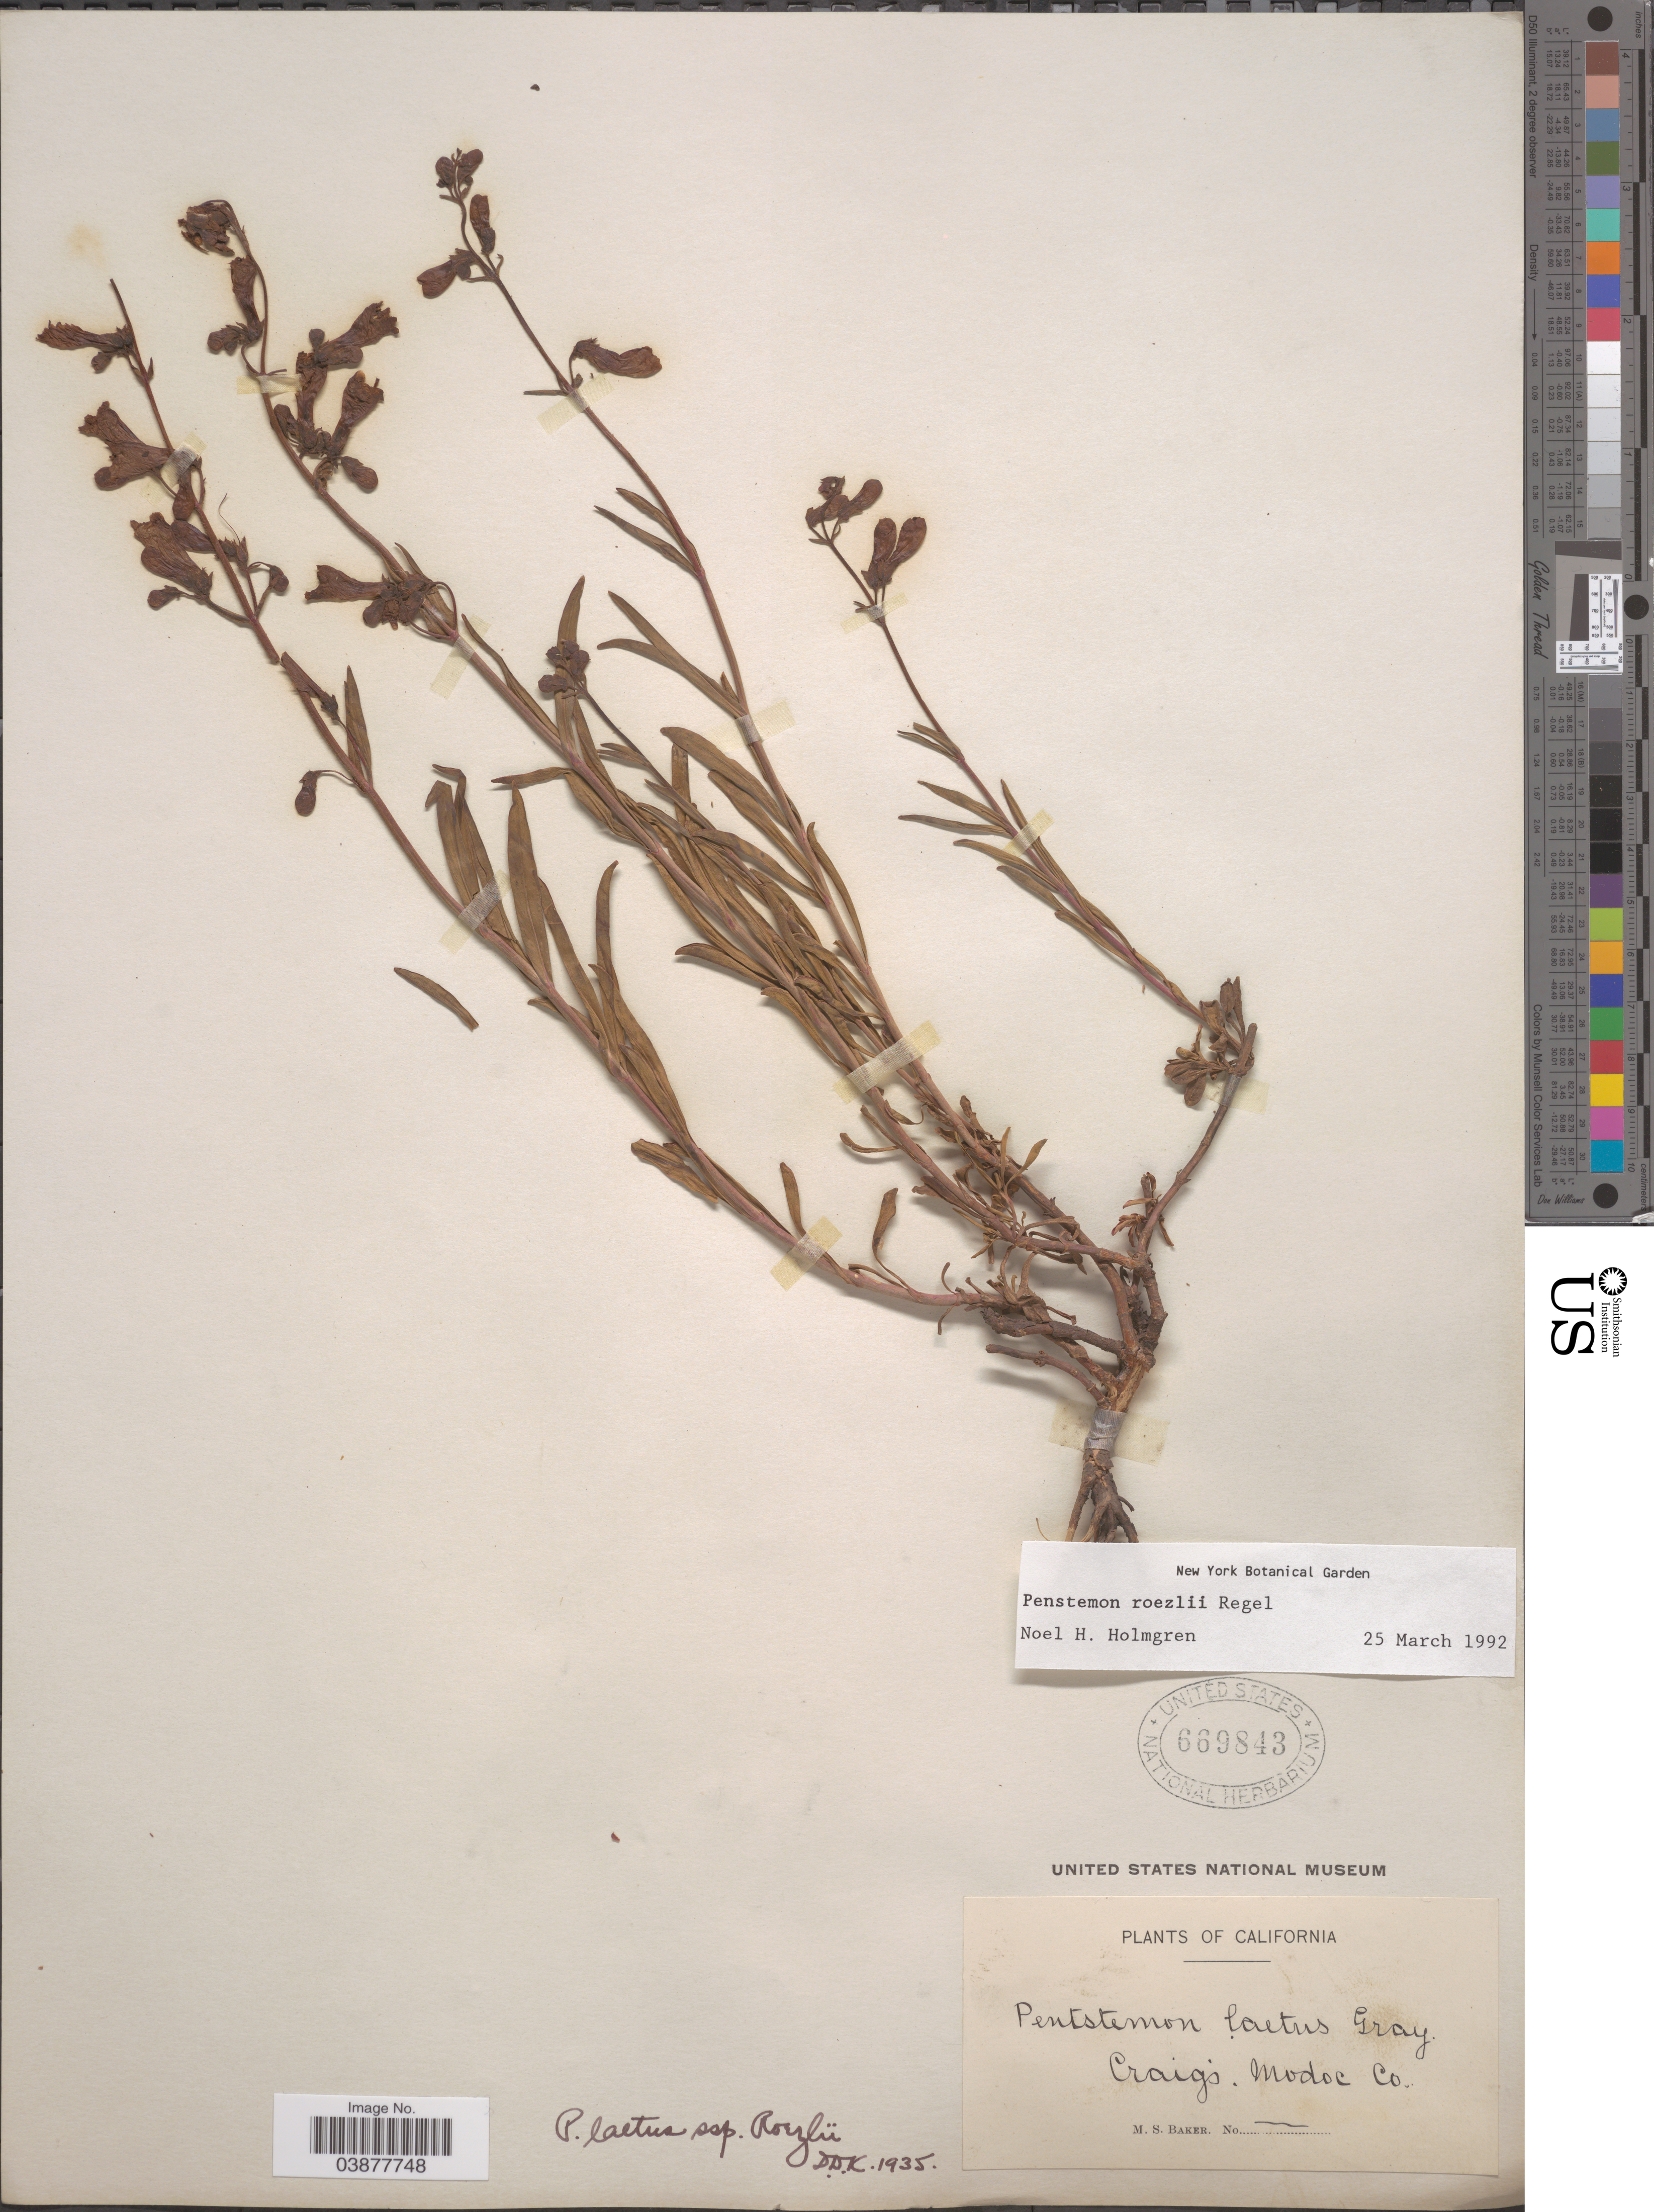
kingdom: Plantae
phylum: Tracheophyta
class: Magnoliopsida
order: Lamiales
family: Plantaginaceae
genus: Penstemon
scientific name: Penstemon roezlii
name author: Regel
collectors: M. S. Baker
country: United States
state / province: California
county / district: Modoc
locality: Craig's, Modoc Co.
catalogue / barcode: US 669843